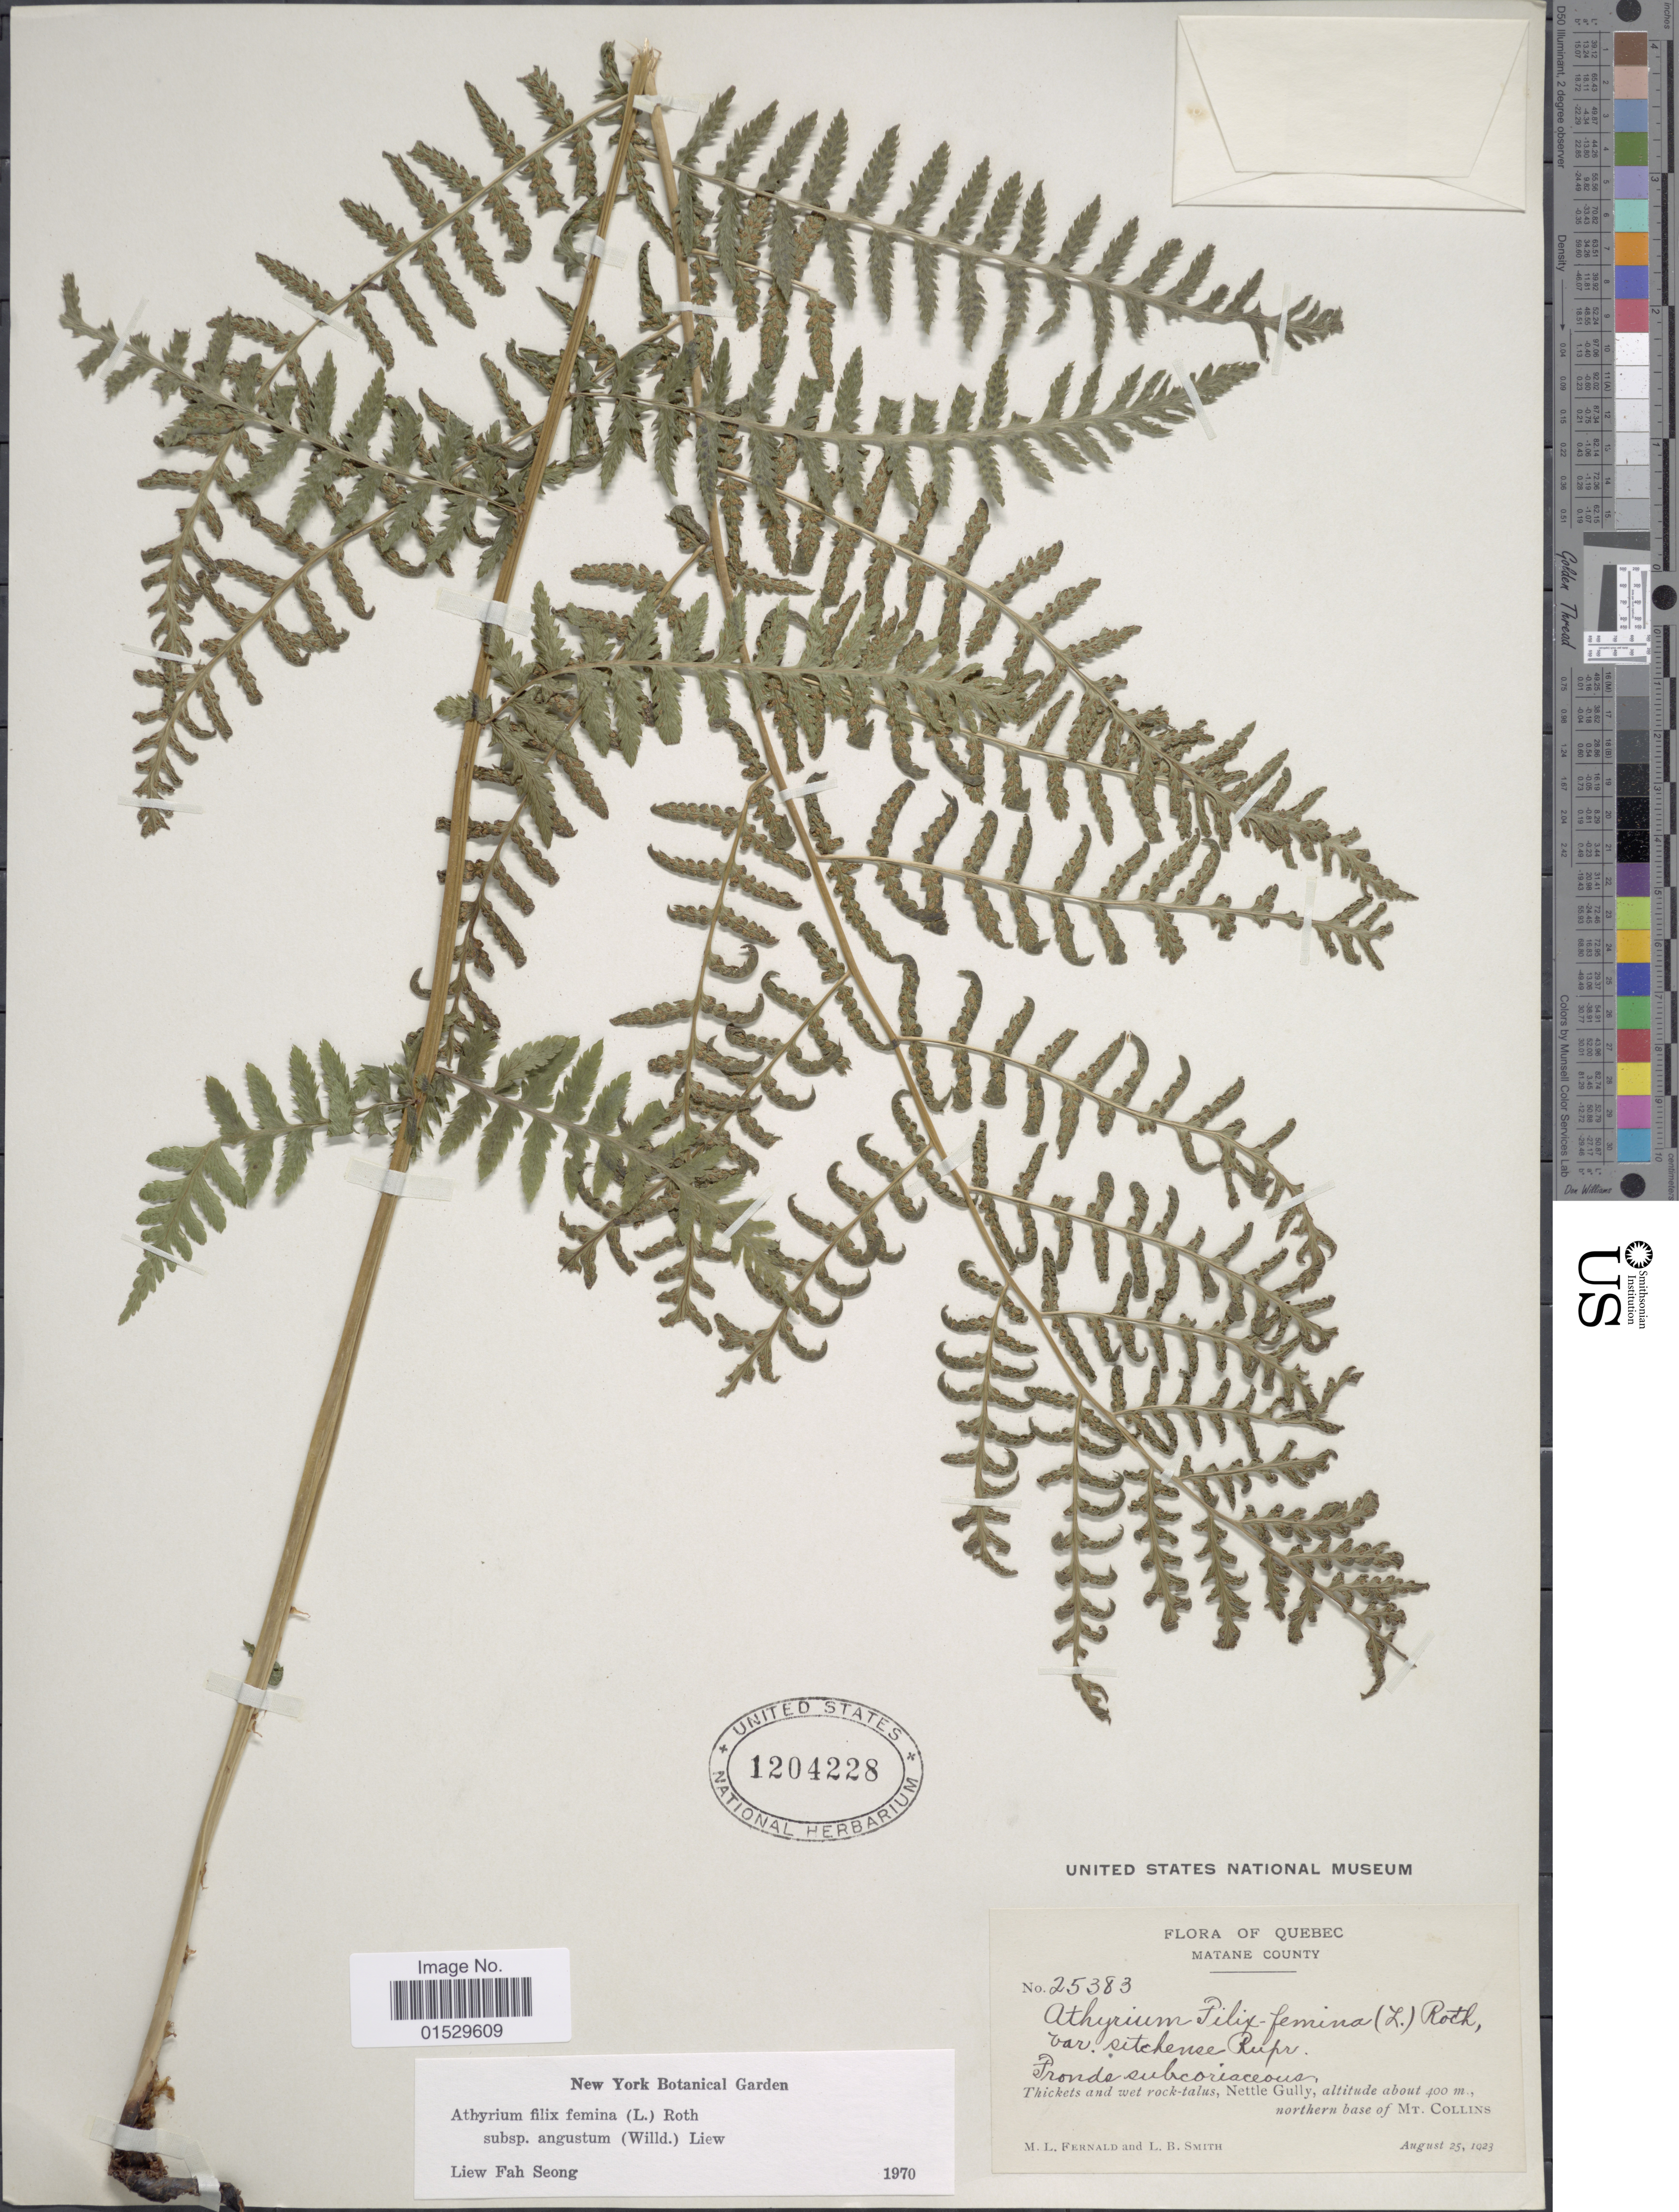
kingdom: Plantae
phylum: Tracheophyta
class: Polypodiopsida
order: Polypodiales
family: Athyriaceae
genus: Athyrium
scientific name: Athyrium filix-femina subsp. angustatum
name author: (Willd.) R.T. Clausen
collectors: M. L. Fernald & L. Smith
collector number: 25383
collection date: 1923-08-25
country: Canada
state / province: Quebec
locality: Matane County, Nettle Gully, northern base of Mt. Collins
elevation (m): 400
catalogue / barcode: US 1204228